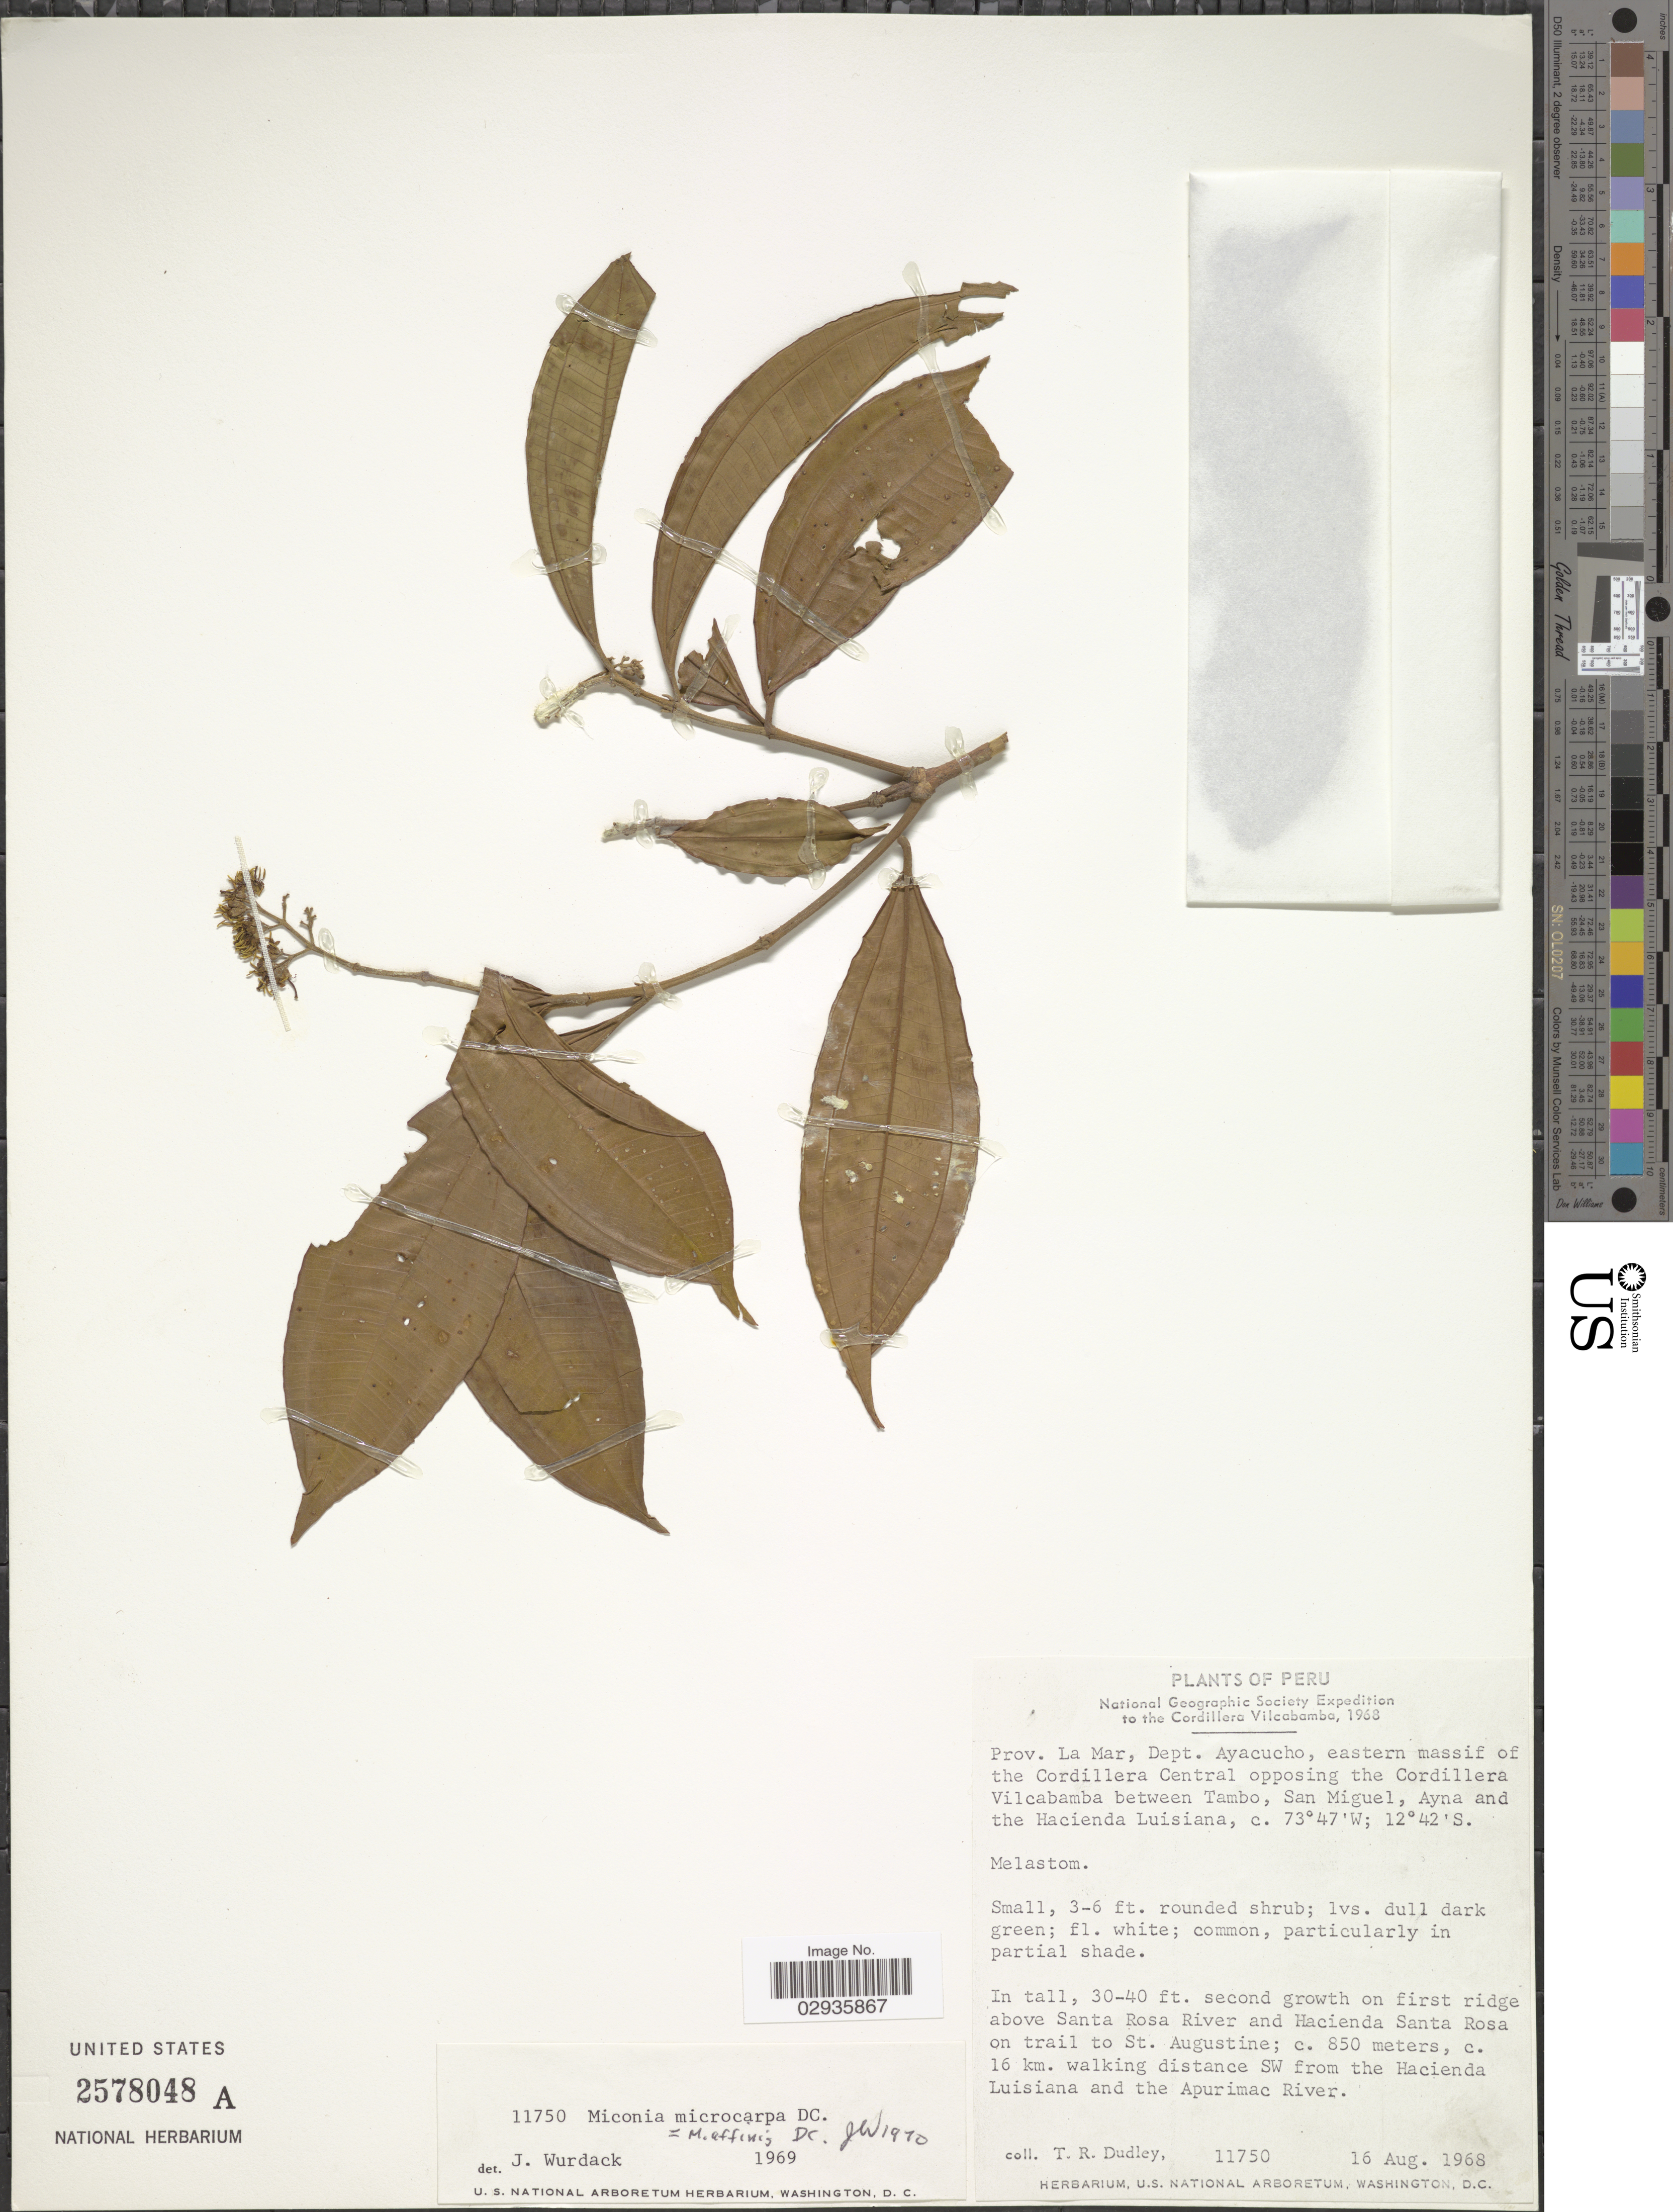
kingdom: Plantae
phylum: Tracheophyta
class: Magnoliopsida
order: Myrtales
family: Melastomataceae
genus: Miconia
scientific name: Miconia affinis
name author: DC.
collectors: T. R. Dudley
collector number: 11750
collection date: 1968-08-16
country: Peru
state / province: Ayacucho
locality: Prov. La Mar, Dept. Ayacucho, eastern massif of the Cordillera Central opposing the Cordillera Vilcabamba between Tambo, San Miguel, Ayna and the Hacienda Luisiana.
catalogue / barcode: US 2578048A